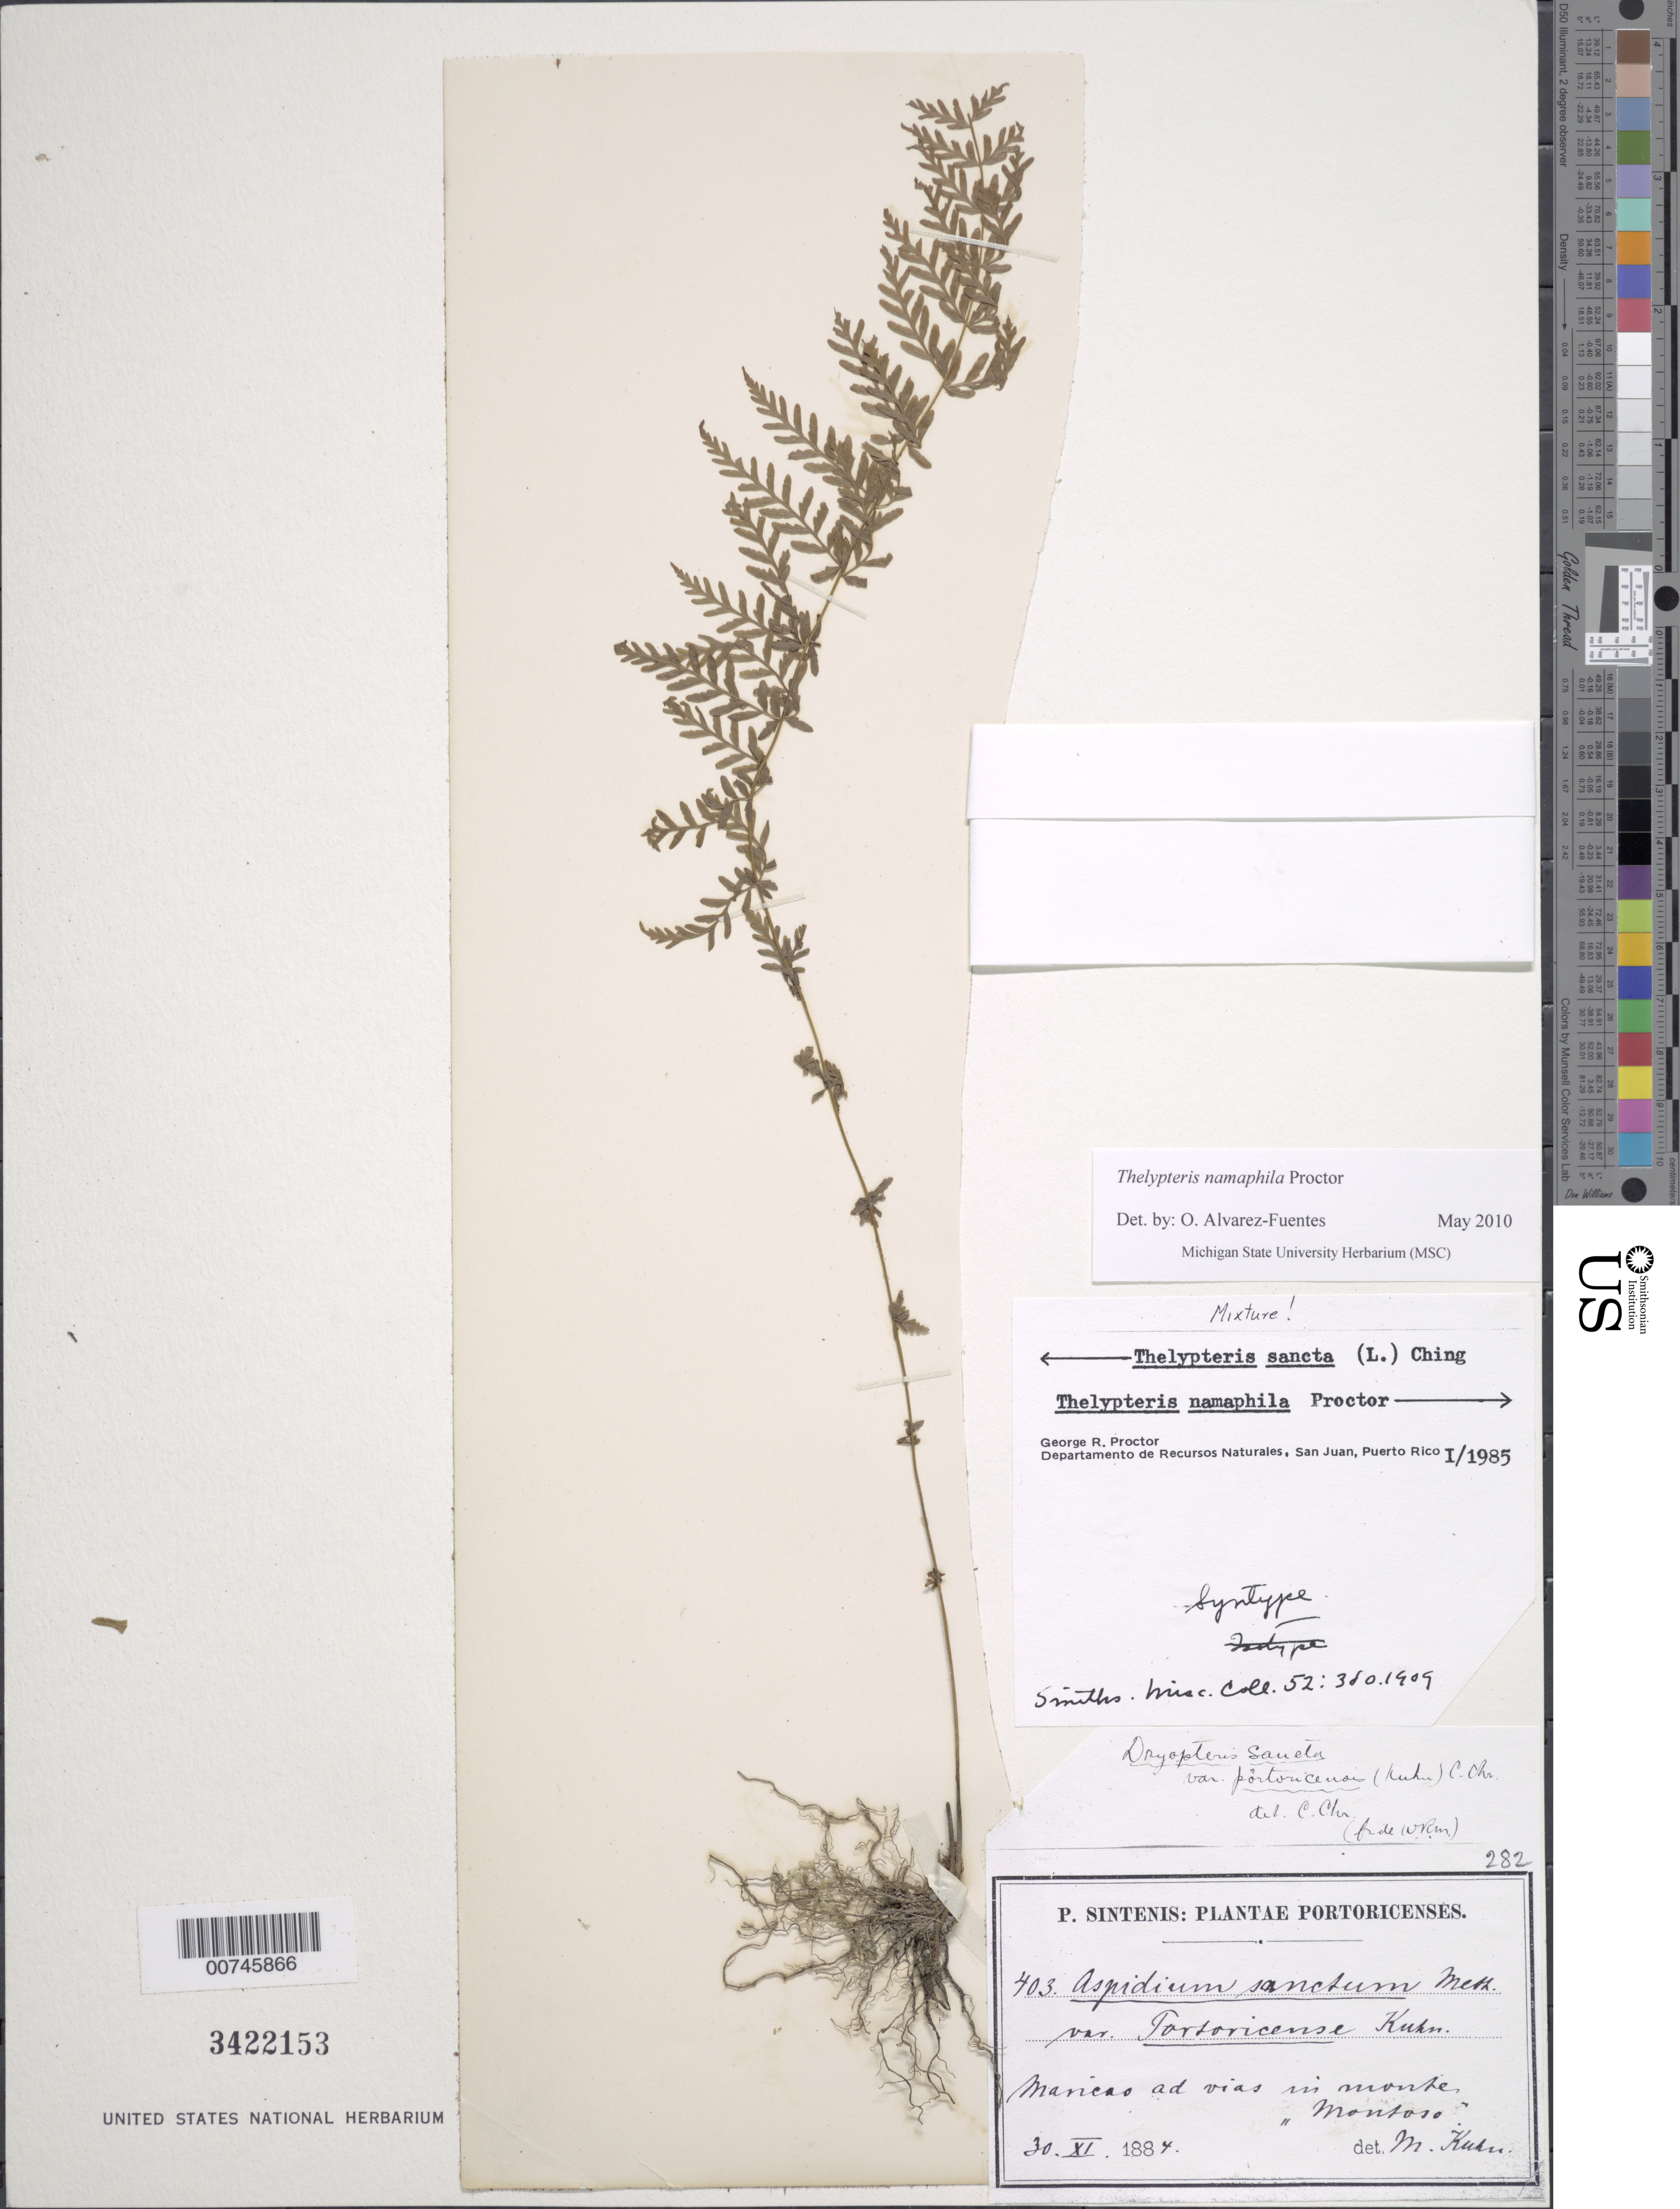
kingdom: Plantae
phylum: Tracheophyta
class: Polypodiopsida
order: Polypodiales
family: Thelypteridaceae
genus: Amauropelta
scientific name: Amauropelta namaphila (Proctor) comb. nov., ined 2015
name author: (Proctor)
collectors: P. Sintenis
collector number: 403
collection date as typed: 30 Nov 1884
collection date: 1884-11-30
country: Puerto Rico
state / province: Maricao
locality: Maricao ad vias in monte Montoso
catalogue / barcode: US 3422153